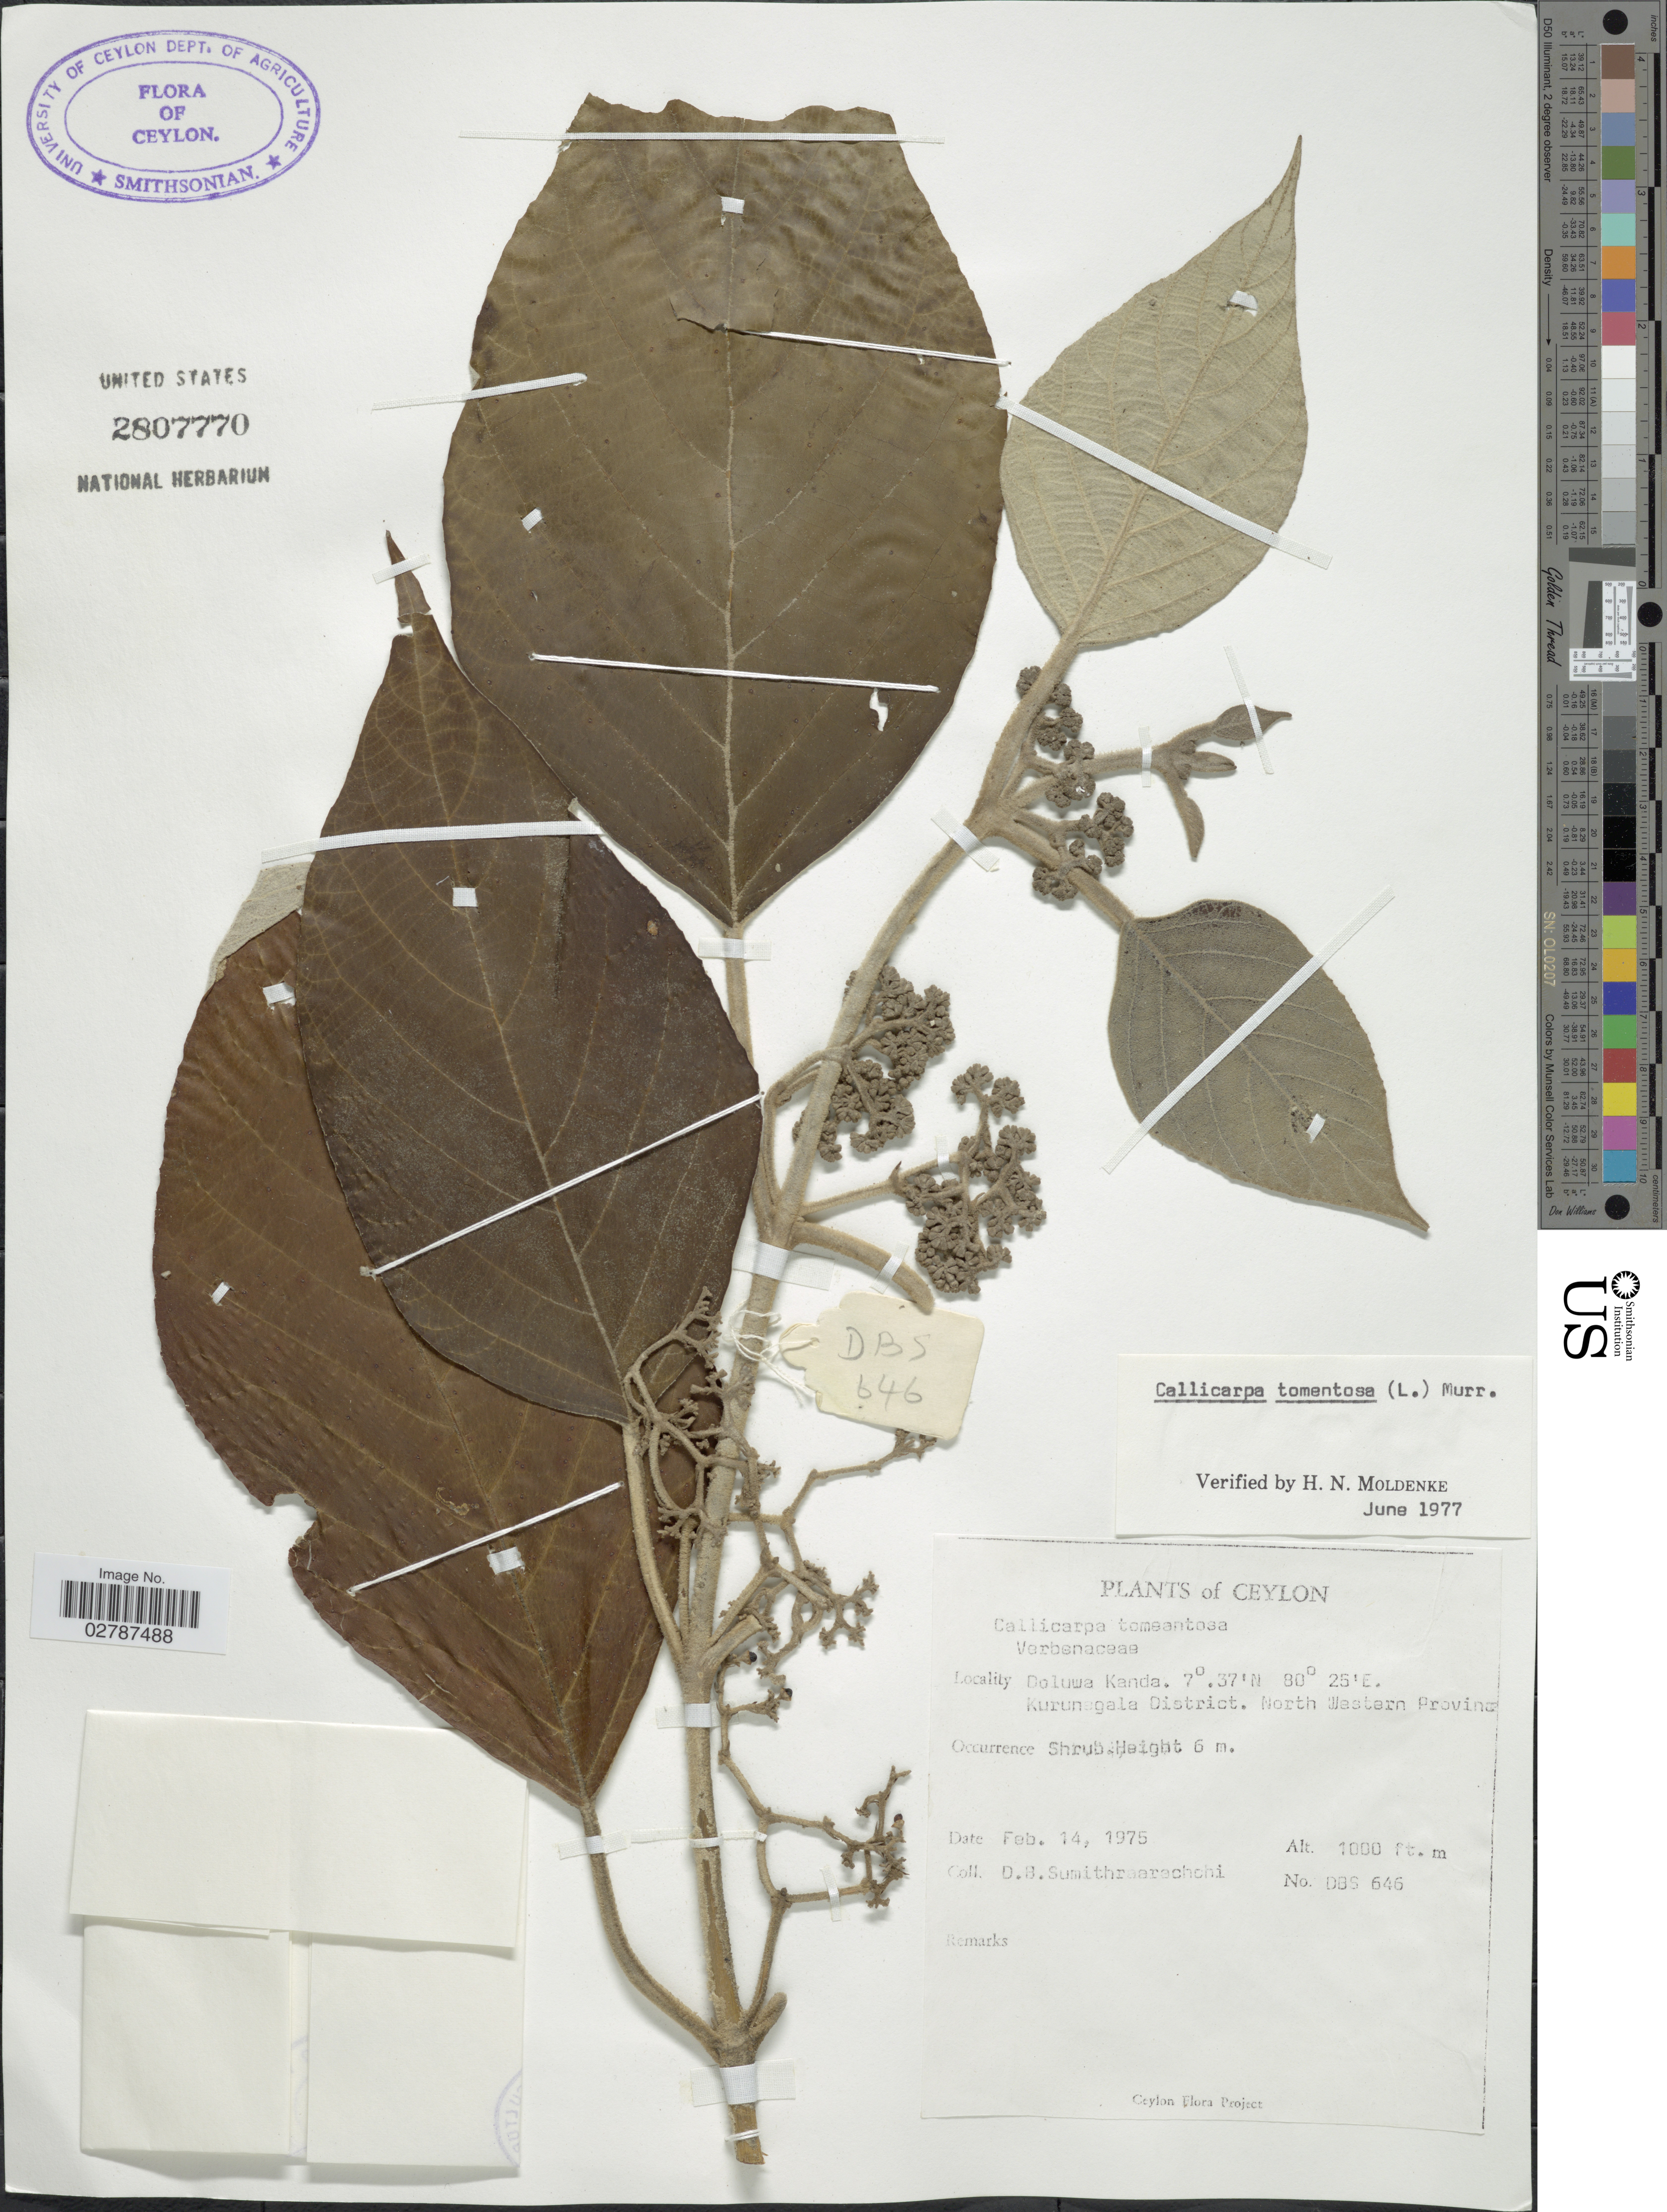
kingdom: Plantae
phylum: Tracheophyta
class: Magnoliopsida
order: Lamiales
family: Lamiaceae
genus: Callicarpa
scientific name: Callicarpa tomentosa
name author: (L.) L.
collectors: D. B. Sumithraarachchi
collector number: DBS646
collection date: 1975-02-14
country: Sri Lanka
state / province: North Western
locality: Ceylon. Doluwa Kanda. Kurunagala District. North Western Province.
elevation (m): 305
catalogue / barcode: US 2807770